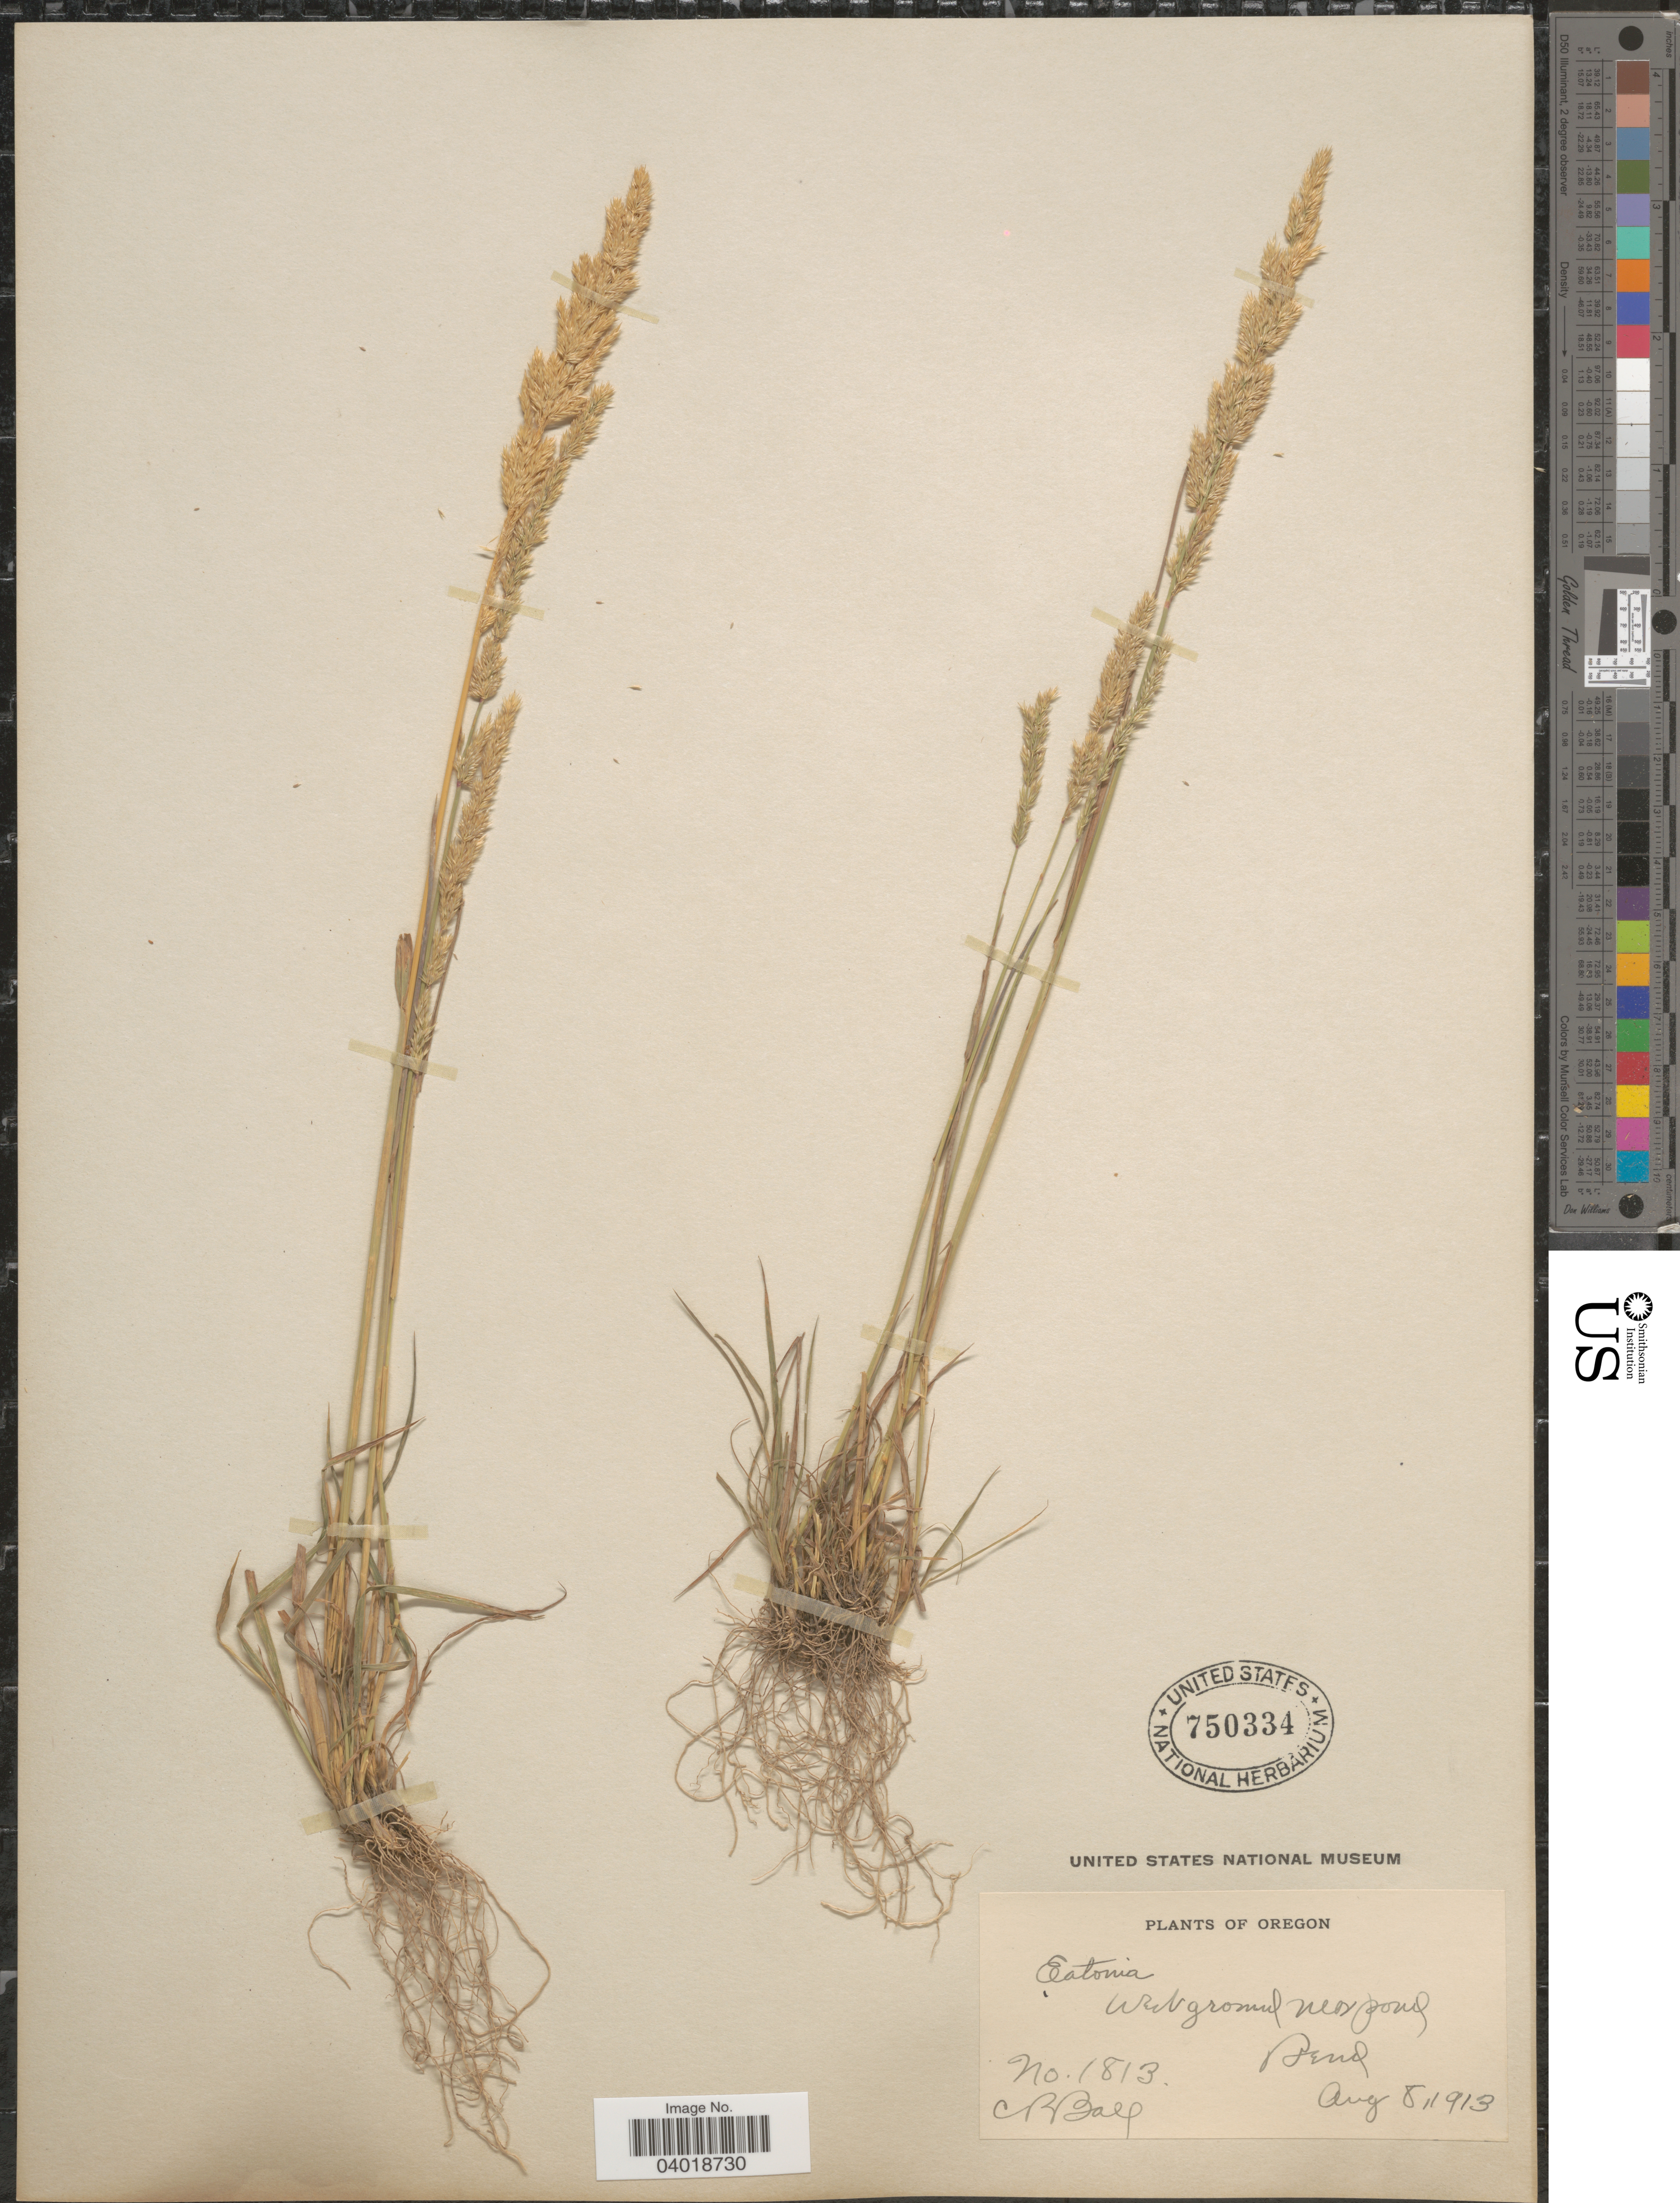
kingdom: Plantae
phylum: Tracheophyta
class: Liliopsida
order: Poales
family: Poaceae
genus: Agrostis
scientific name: Agrostis exarata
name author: Trin.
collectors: C. R. Ball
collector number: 1813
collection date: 1913-08-08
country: United States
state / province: Oregon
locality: Wet ground near pond. Bend.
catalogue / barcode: US 750334